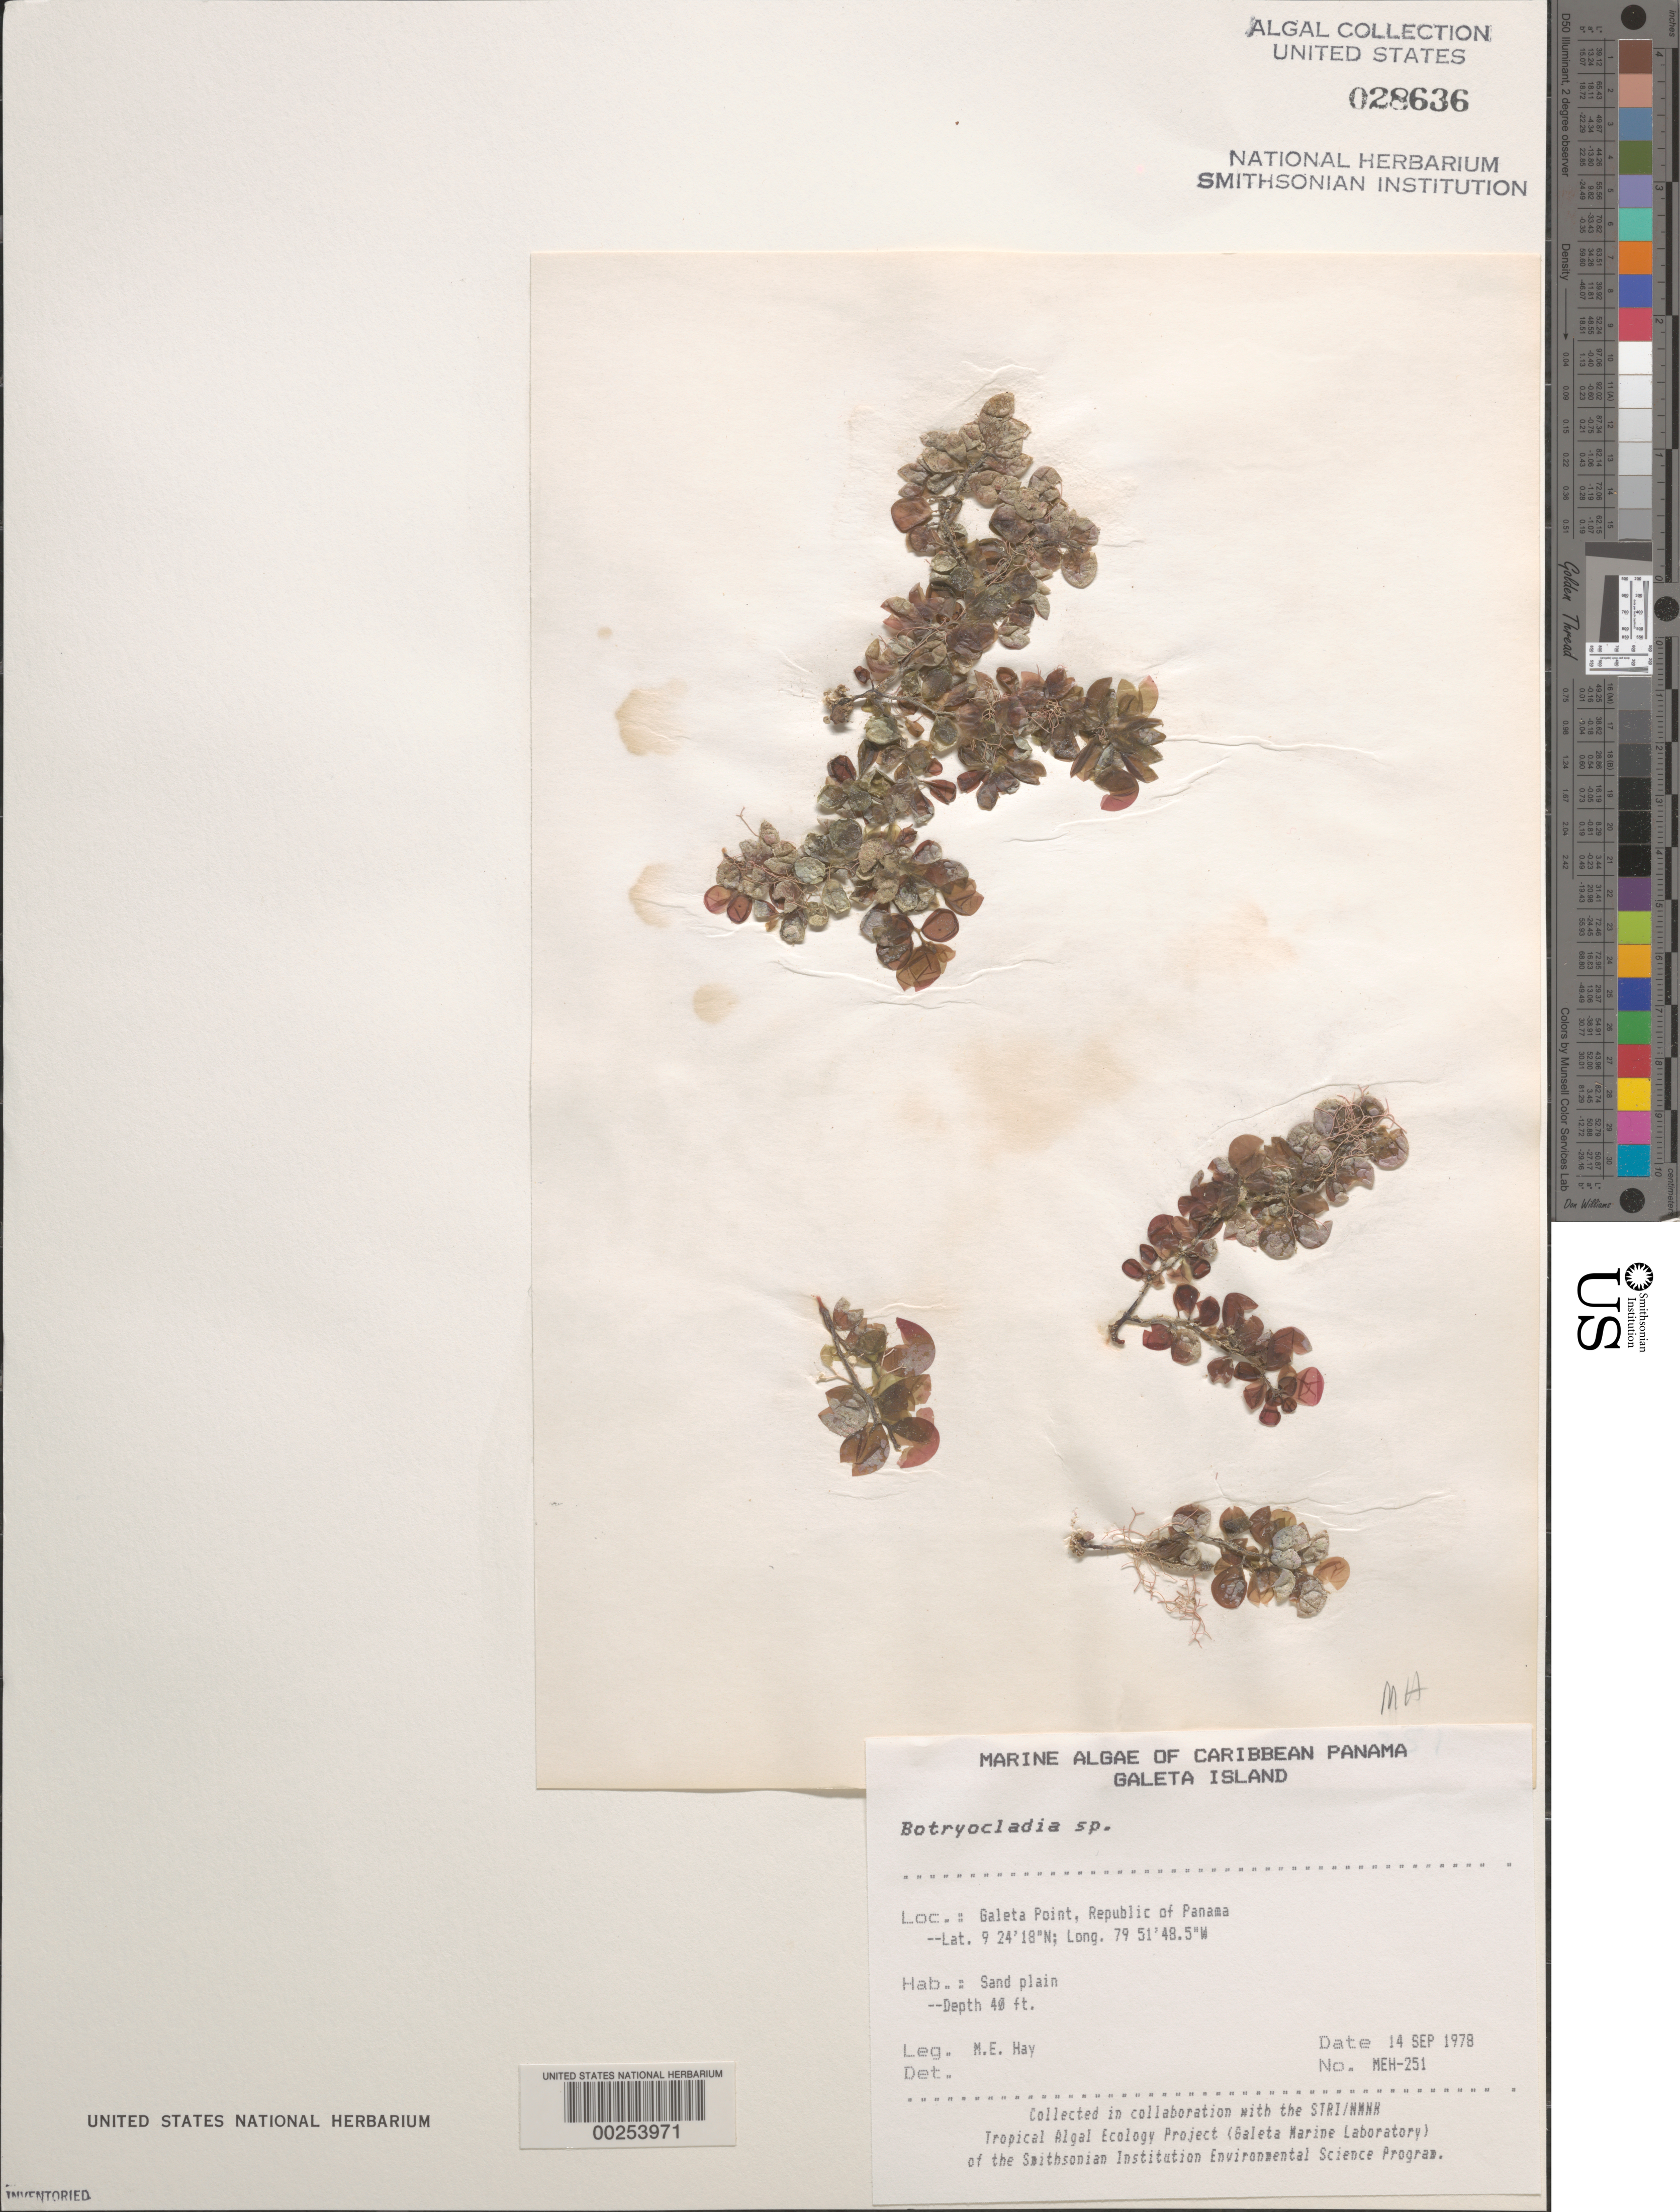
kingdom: Plantae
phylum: Rhodophyta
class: Florideophyceae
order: Rhodymeniales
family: Rhodymeniaceae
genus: Botryocladia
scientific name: Botryocladia sp.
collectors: M. E. Hay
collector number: MEH-251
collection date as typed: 14 Sep 1978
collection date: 1978-09-14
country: Panama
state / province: Colón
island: Galeta Island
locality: Galeta Point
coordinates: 9 24' 18" N, 79 51' 48.5" W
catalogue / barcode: US 28636